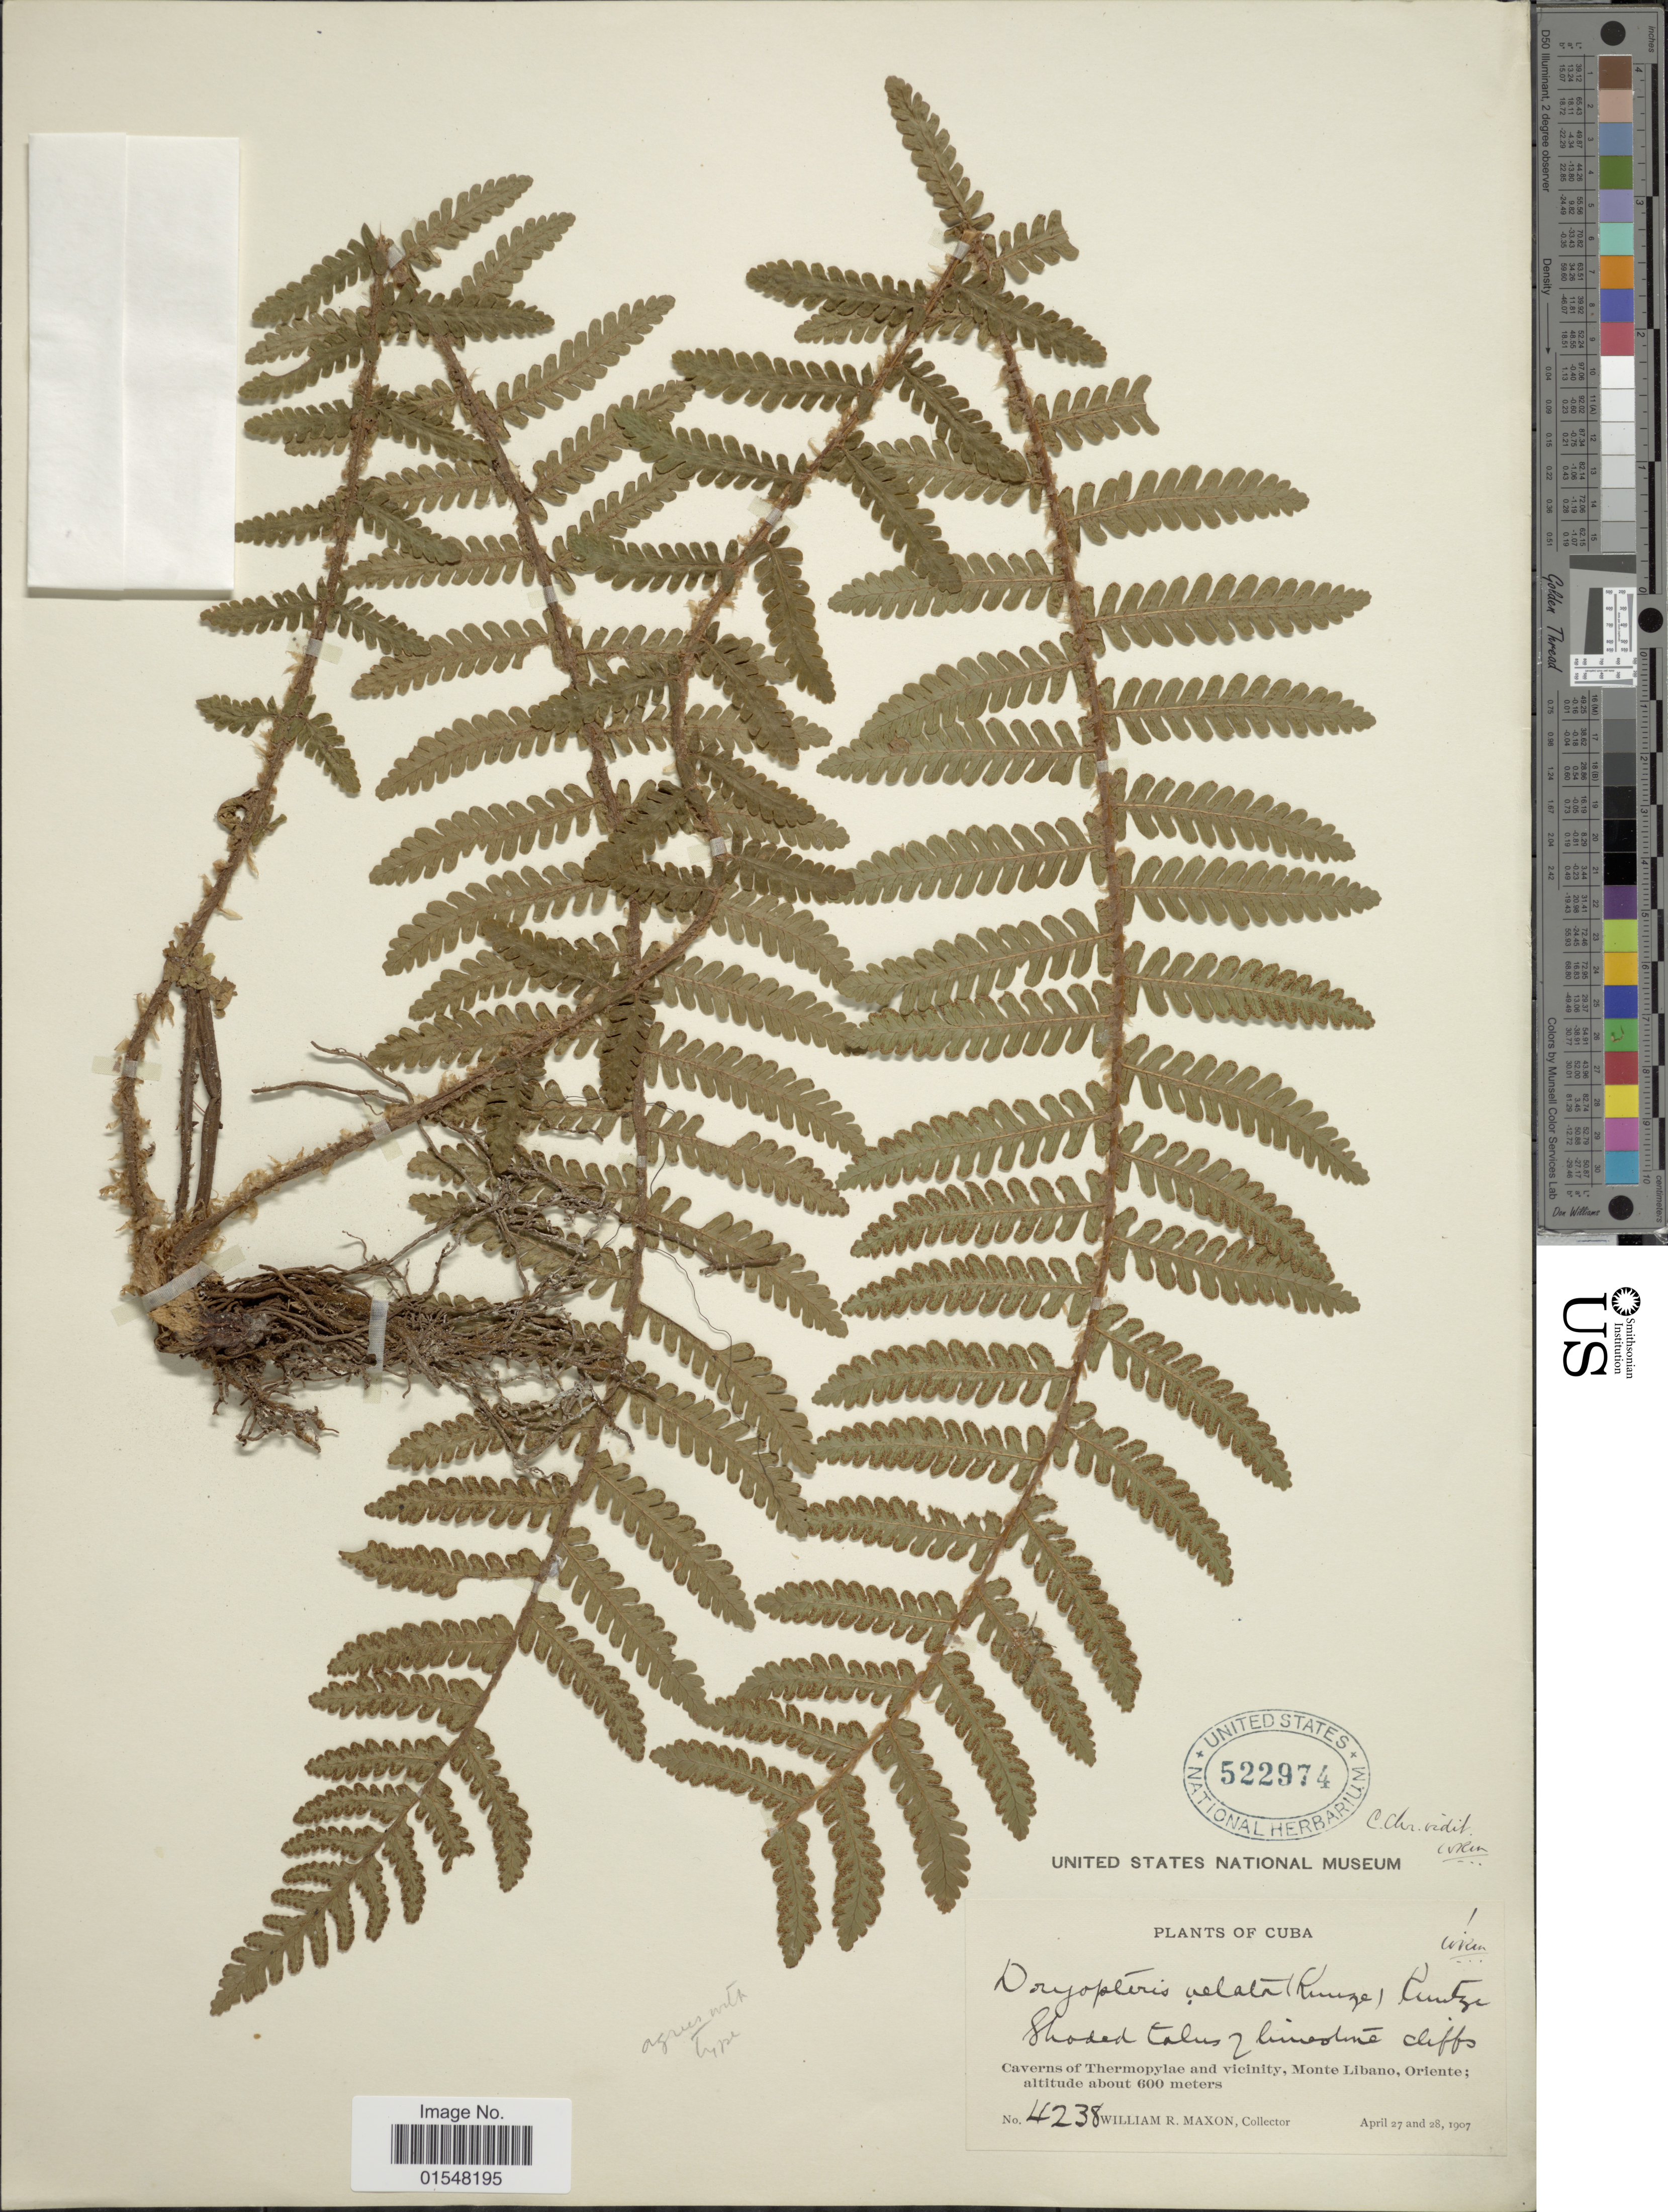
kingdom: Plantae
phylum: Tracheophyta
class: Polypodiopsida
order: Polypodiales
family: Dryopteridaceae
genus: Ctenitis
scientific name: Ctenitis velata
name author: (Kunze ex Mett.) R.M. Tryon & A.F. Tryon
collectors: W. R. Maxon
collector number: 4238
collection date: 1907-04-27/1907-04-28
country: Cuba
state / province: Oriente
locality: Caverns of Thermopylae and vicinity, Monte Libano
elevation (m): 600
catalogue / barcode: US 522974